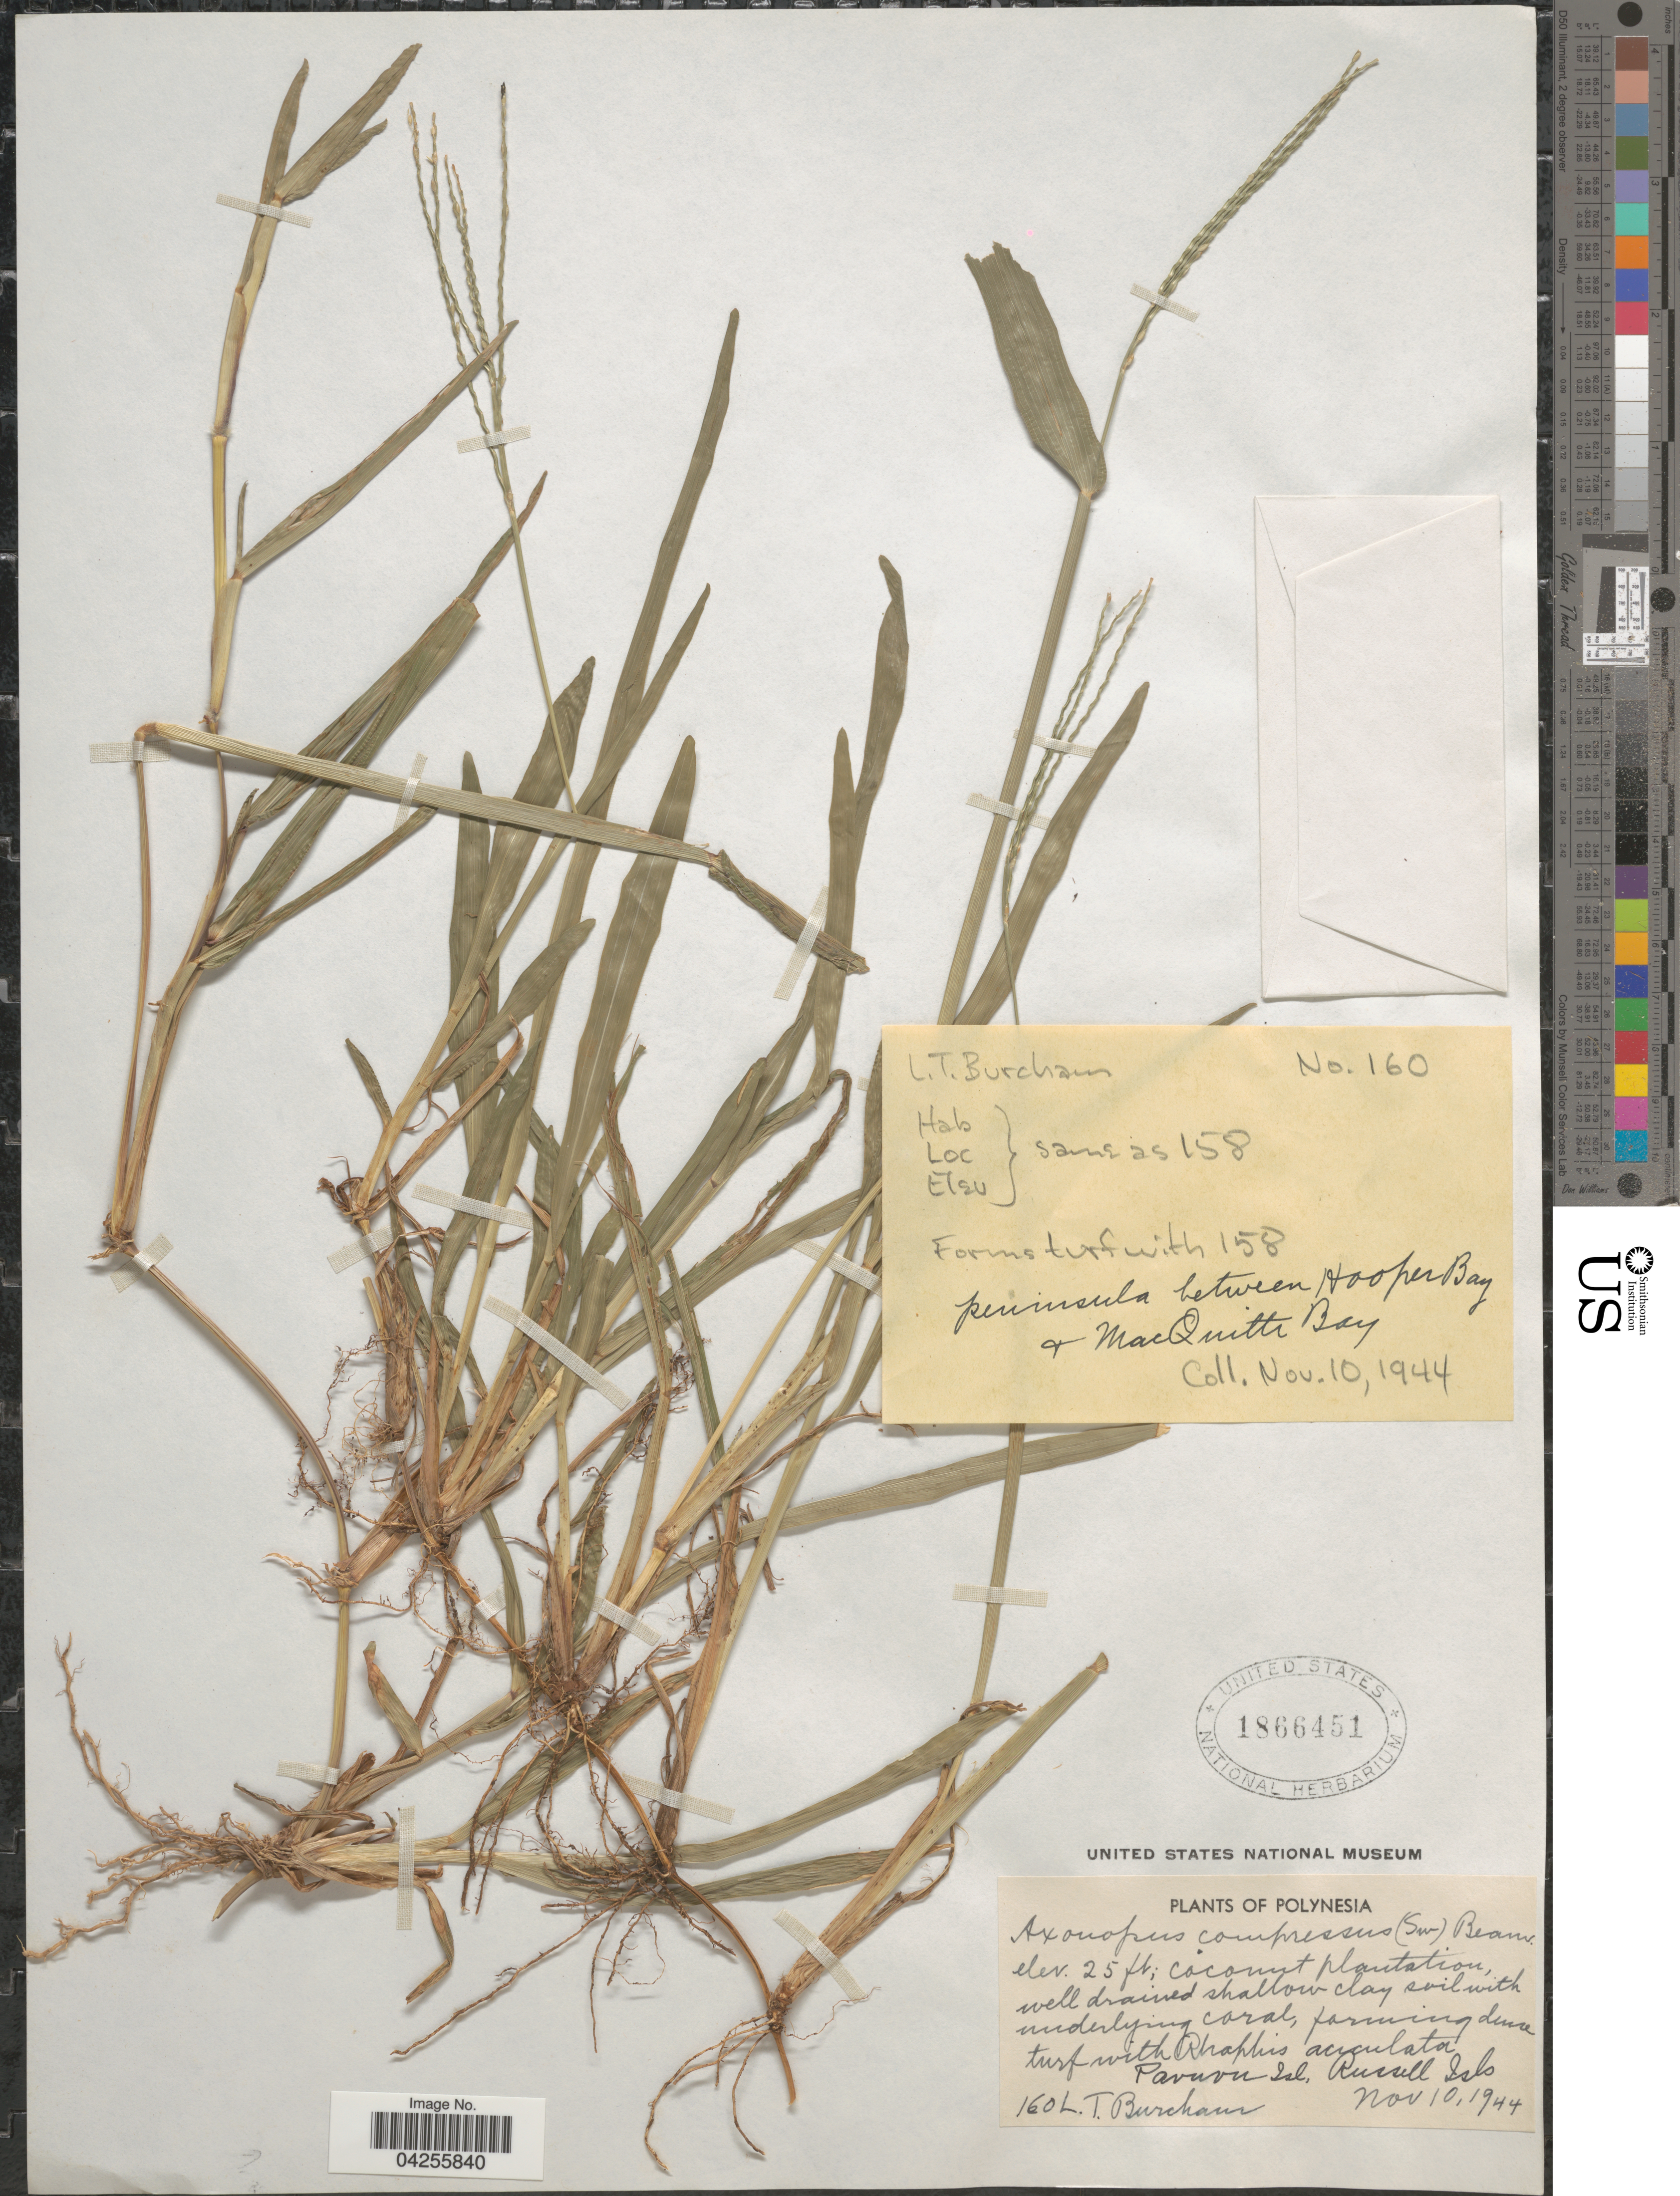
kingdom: Plantae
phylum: Tracheophyta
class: Liliopsida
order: Poales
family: Poaceae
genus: Axonopus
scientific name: Axonopus compressus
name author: (Sw.) P. Beauv.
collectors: L. Burcham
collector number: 160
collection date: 1944-11-10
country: Solomon Islands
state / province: Solomon Islands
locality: Polynesia. Coconut plantation, well drained shallow clay soil. Pavuvu Isl, Russell Isls. Peninsula between Hooper Bay & MacQuitti Bay.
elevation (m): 8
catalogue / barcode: US 1866451